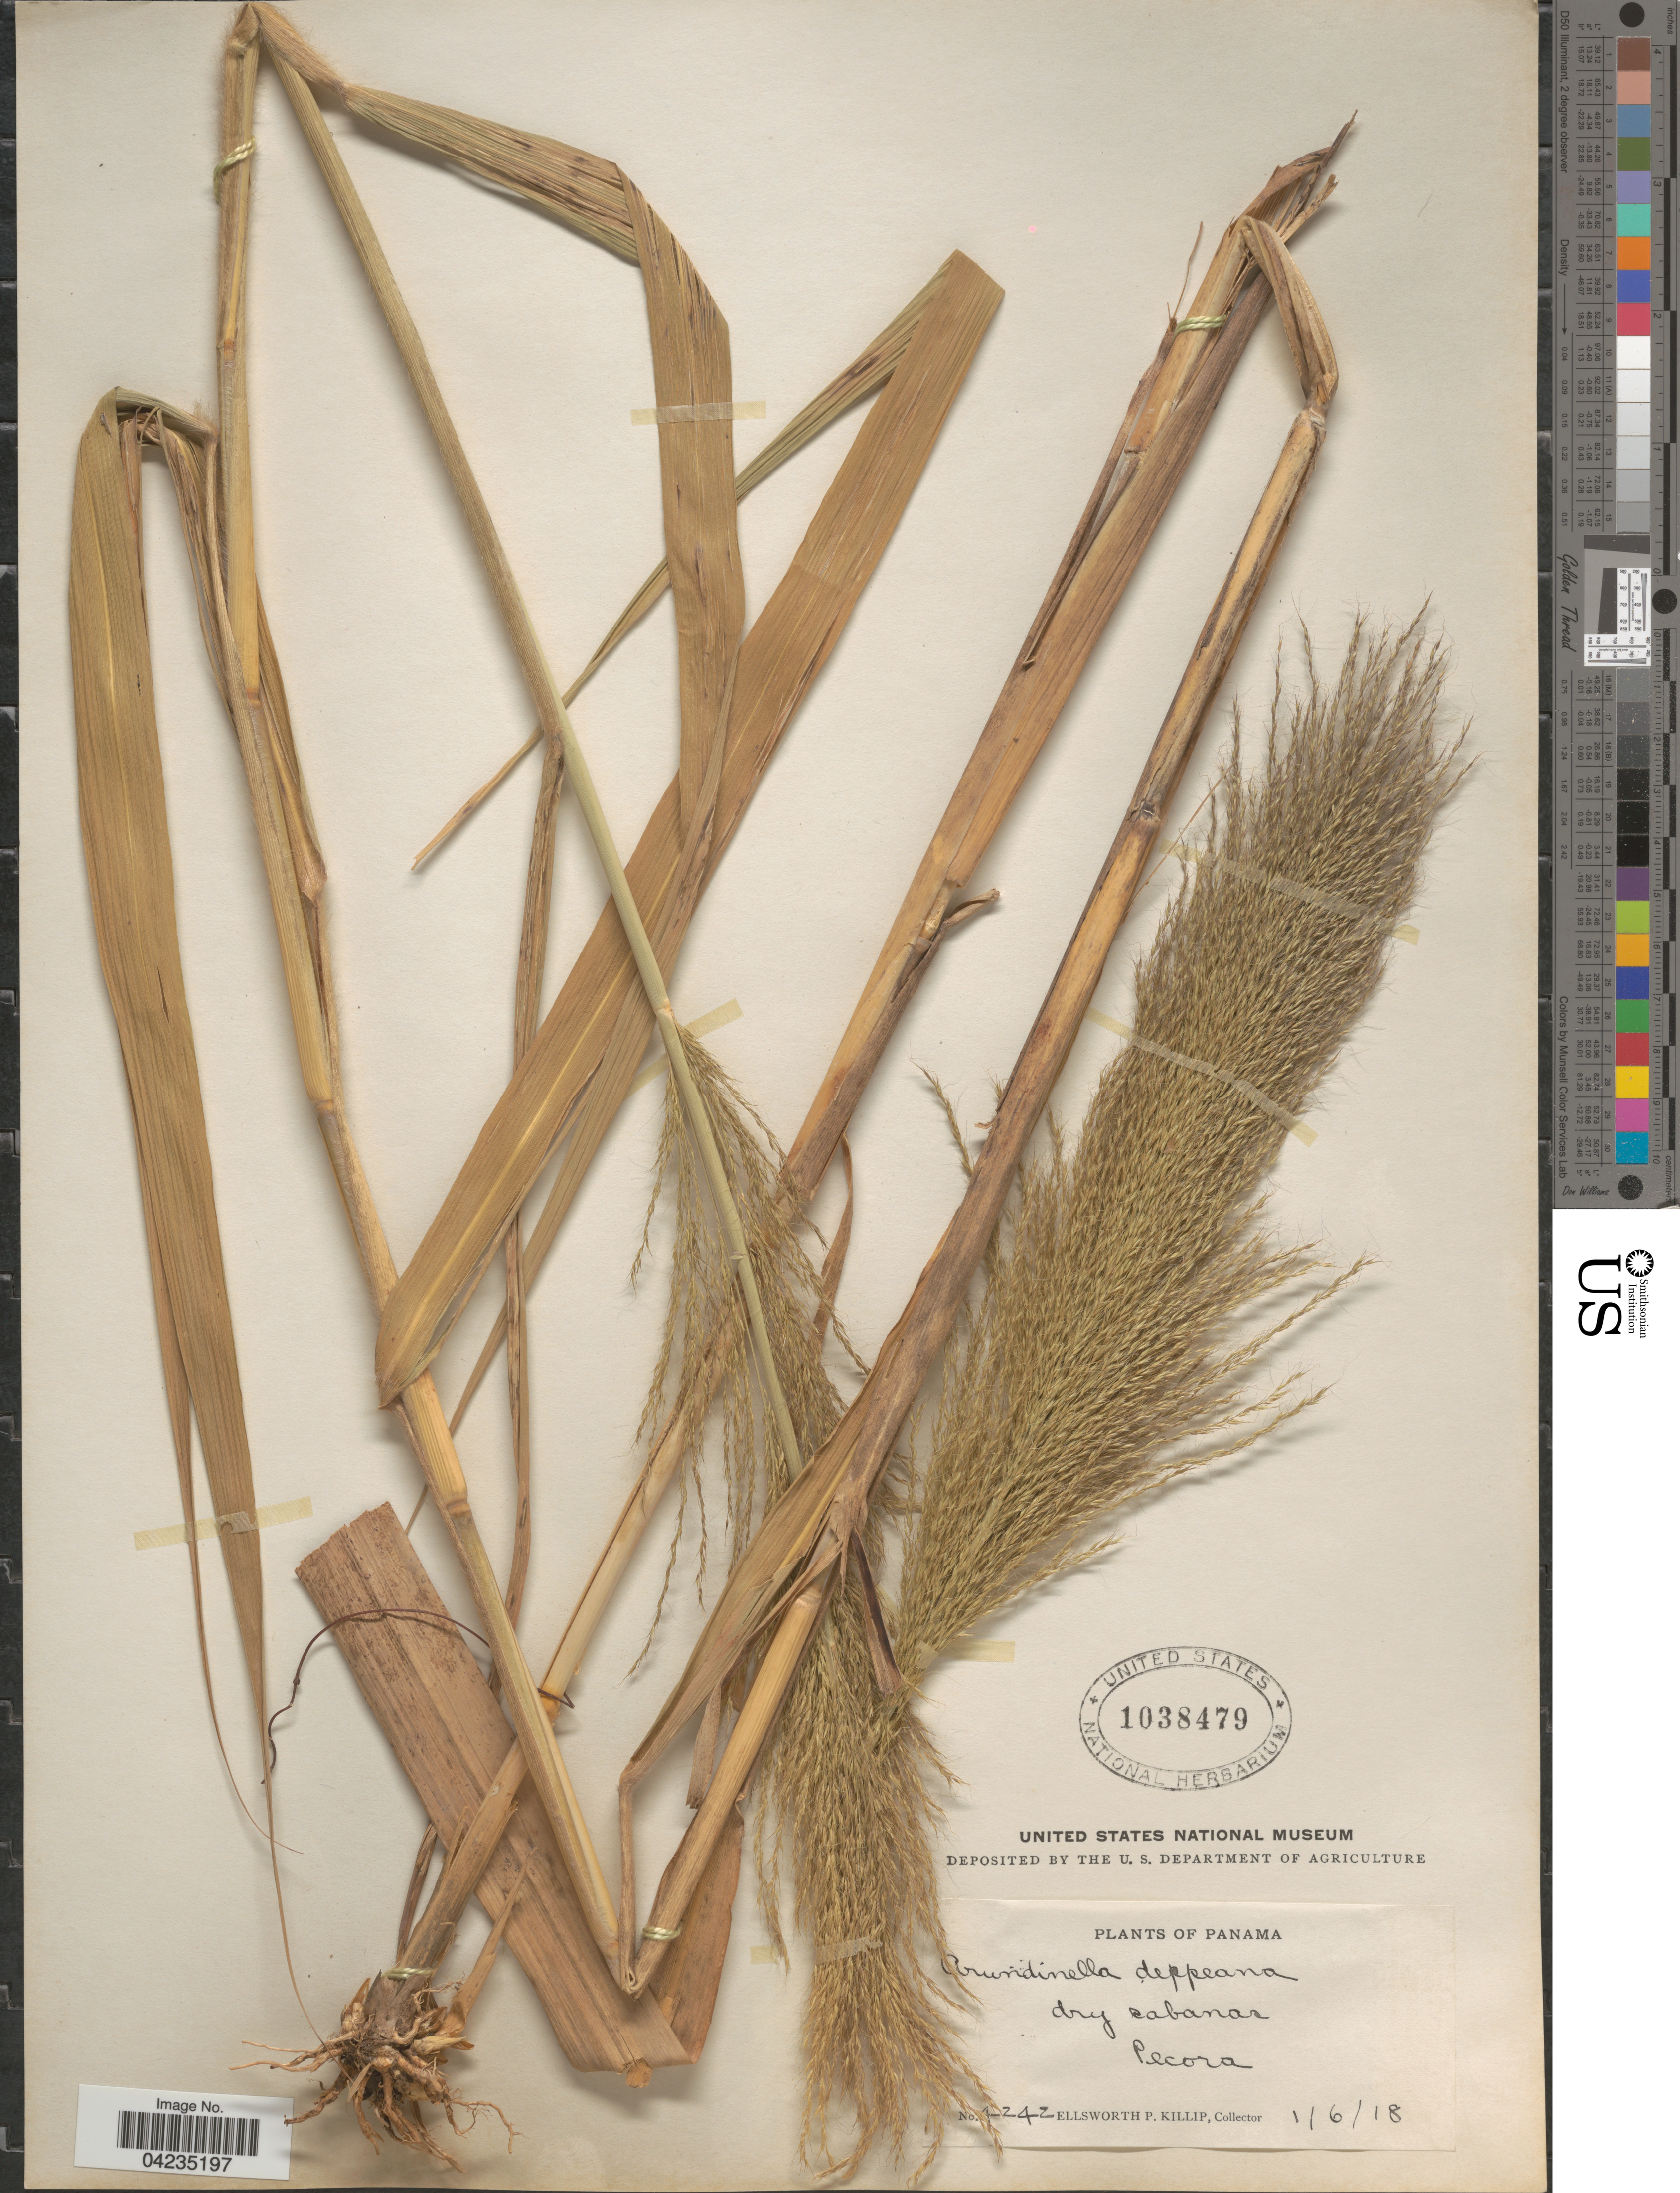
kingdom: Plantae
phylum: Tracheophyta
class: Liliopsida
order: Poales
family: Poaceae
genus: Arundinella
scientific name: Arundinella deppeana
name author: Nees ex Steud.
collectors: E. P. Killip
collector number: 4242*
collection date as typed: Transcribed d/m/y: 1/6/18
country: Panama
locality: Pecora.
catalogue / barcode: US 1038479